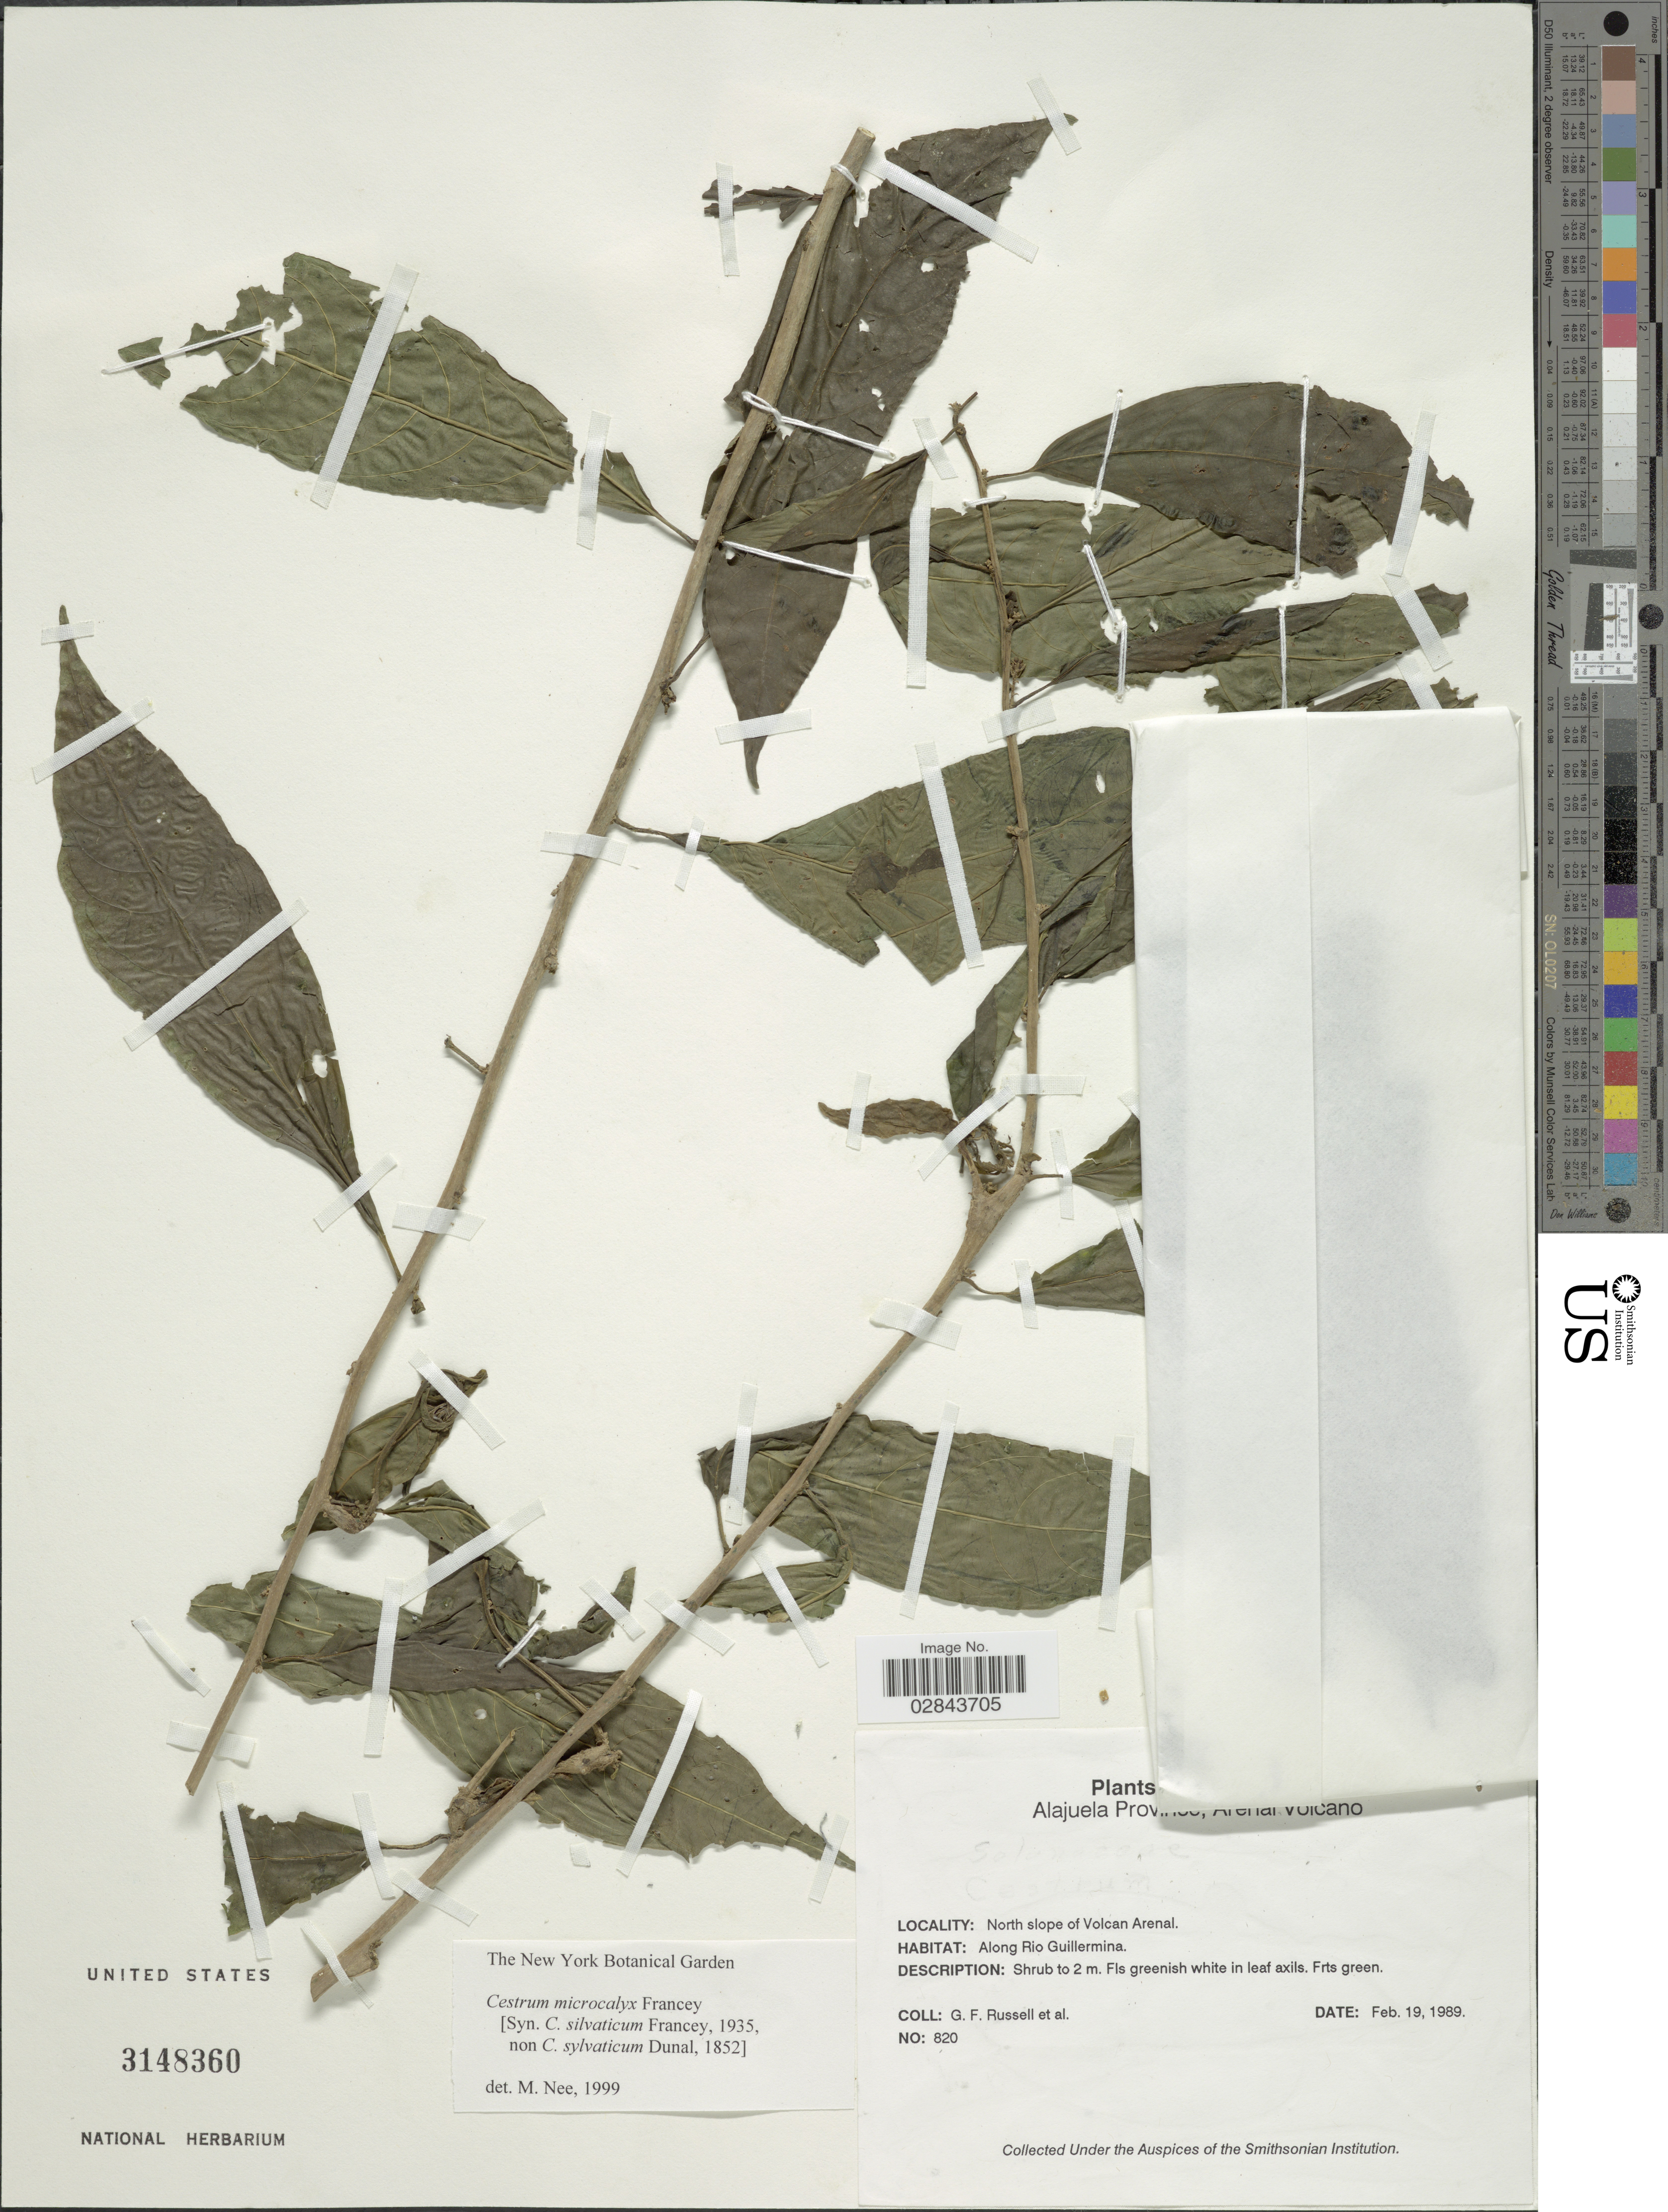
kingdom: Plantae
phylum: Tracheophyta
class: Magnoliopsida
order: Solanales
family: Solanaceae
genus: Cestrum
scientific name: Cestrum microcalyx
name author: Francey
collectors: G. Russell & et al.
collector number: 820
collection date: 1989-02-19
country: Costa Rica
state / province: Alajuela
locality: Alajuela Province, Arenal Volcano, Along Rio Guillermina.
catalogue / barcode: US 3148360